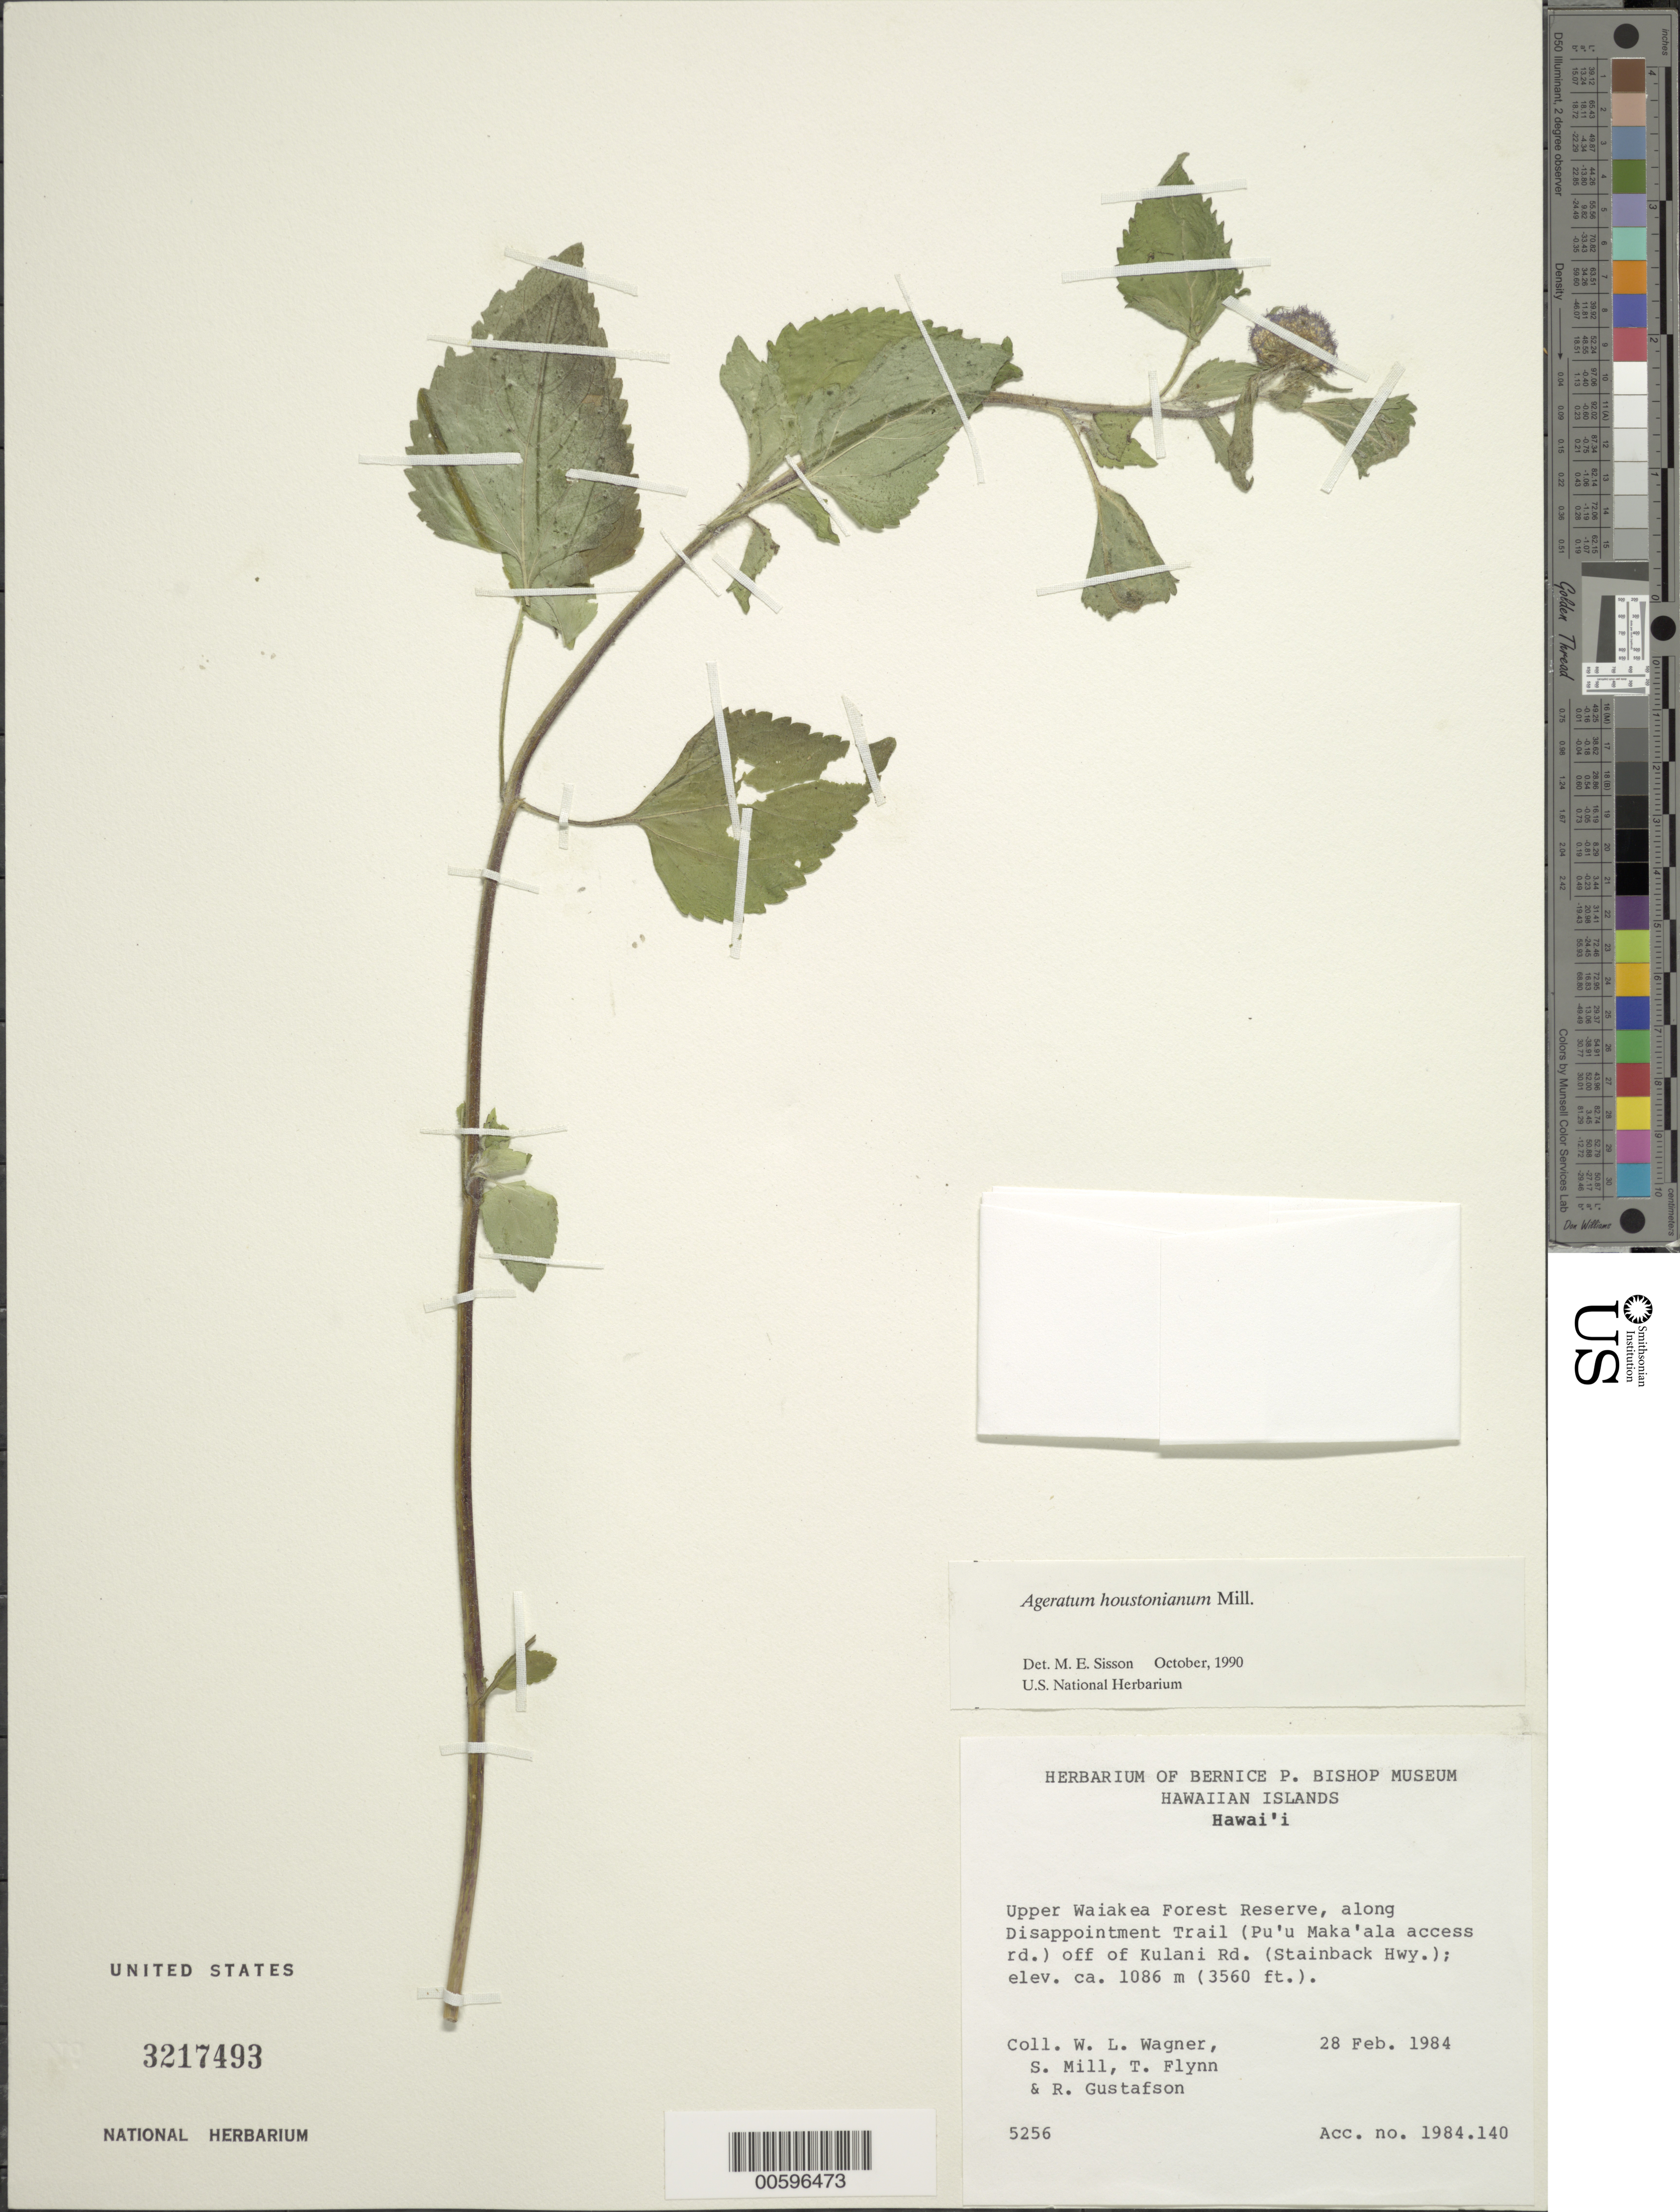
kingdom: Plantae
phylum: Tracheophyta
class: Magnoliopsida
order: Asterales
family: Asteraceae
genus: Ageratum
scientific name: Ageratum houstonianum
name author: Mill.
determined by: Sisson, M. E.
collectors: W. L. Wagner, S. W. Miller, T. W. Flynn & R. Gustafson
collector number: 5256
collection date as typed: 28 Feb 1984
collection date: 1984-02-28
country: United States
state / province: Hawaii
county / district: Hawaii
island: Hawaii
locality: Upper Waiakea For Res, along Disappointment Trail (Pu'u Maka'ala access rd) off of Kulani Rd (Stainback Hwy).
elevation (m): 1086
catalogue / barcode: US 3217493